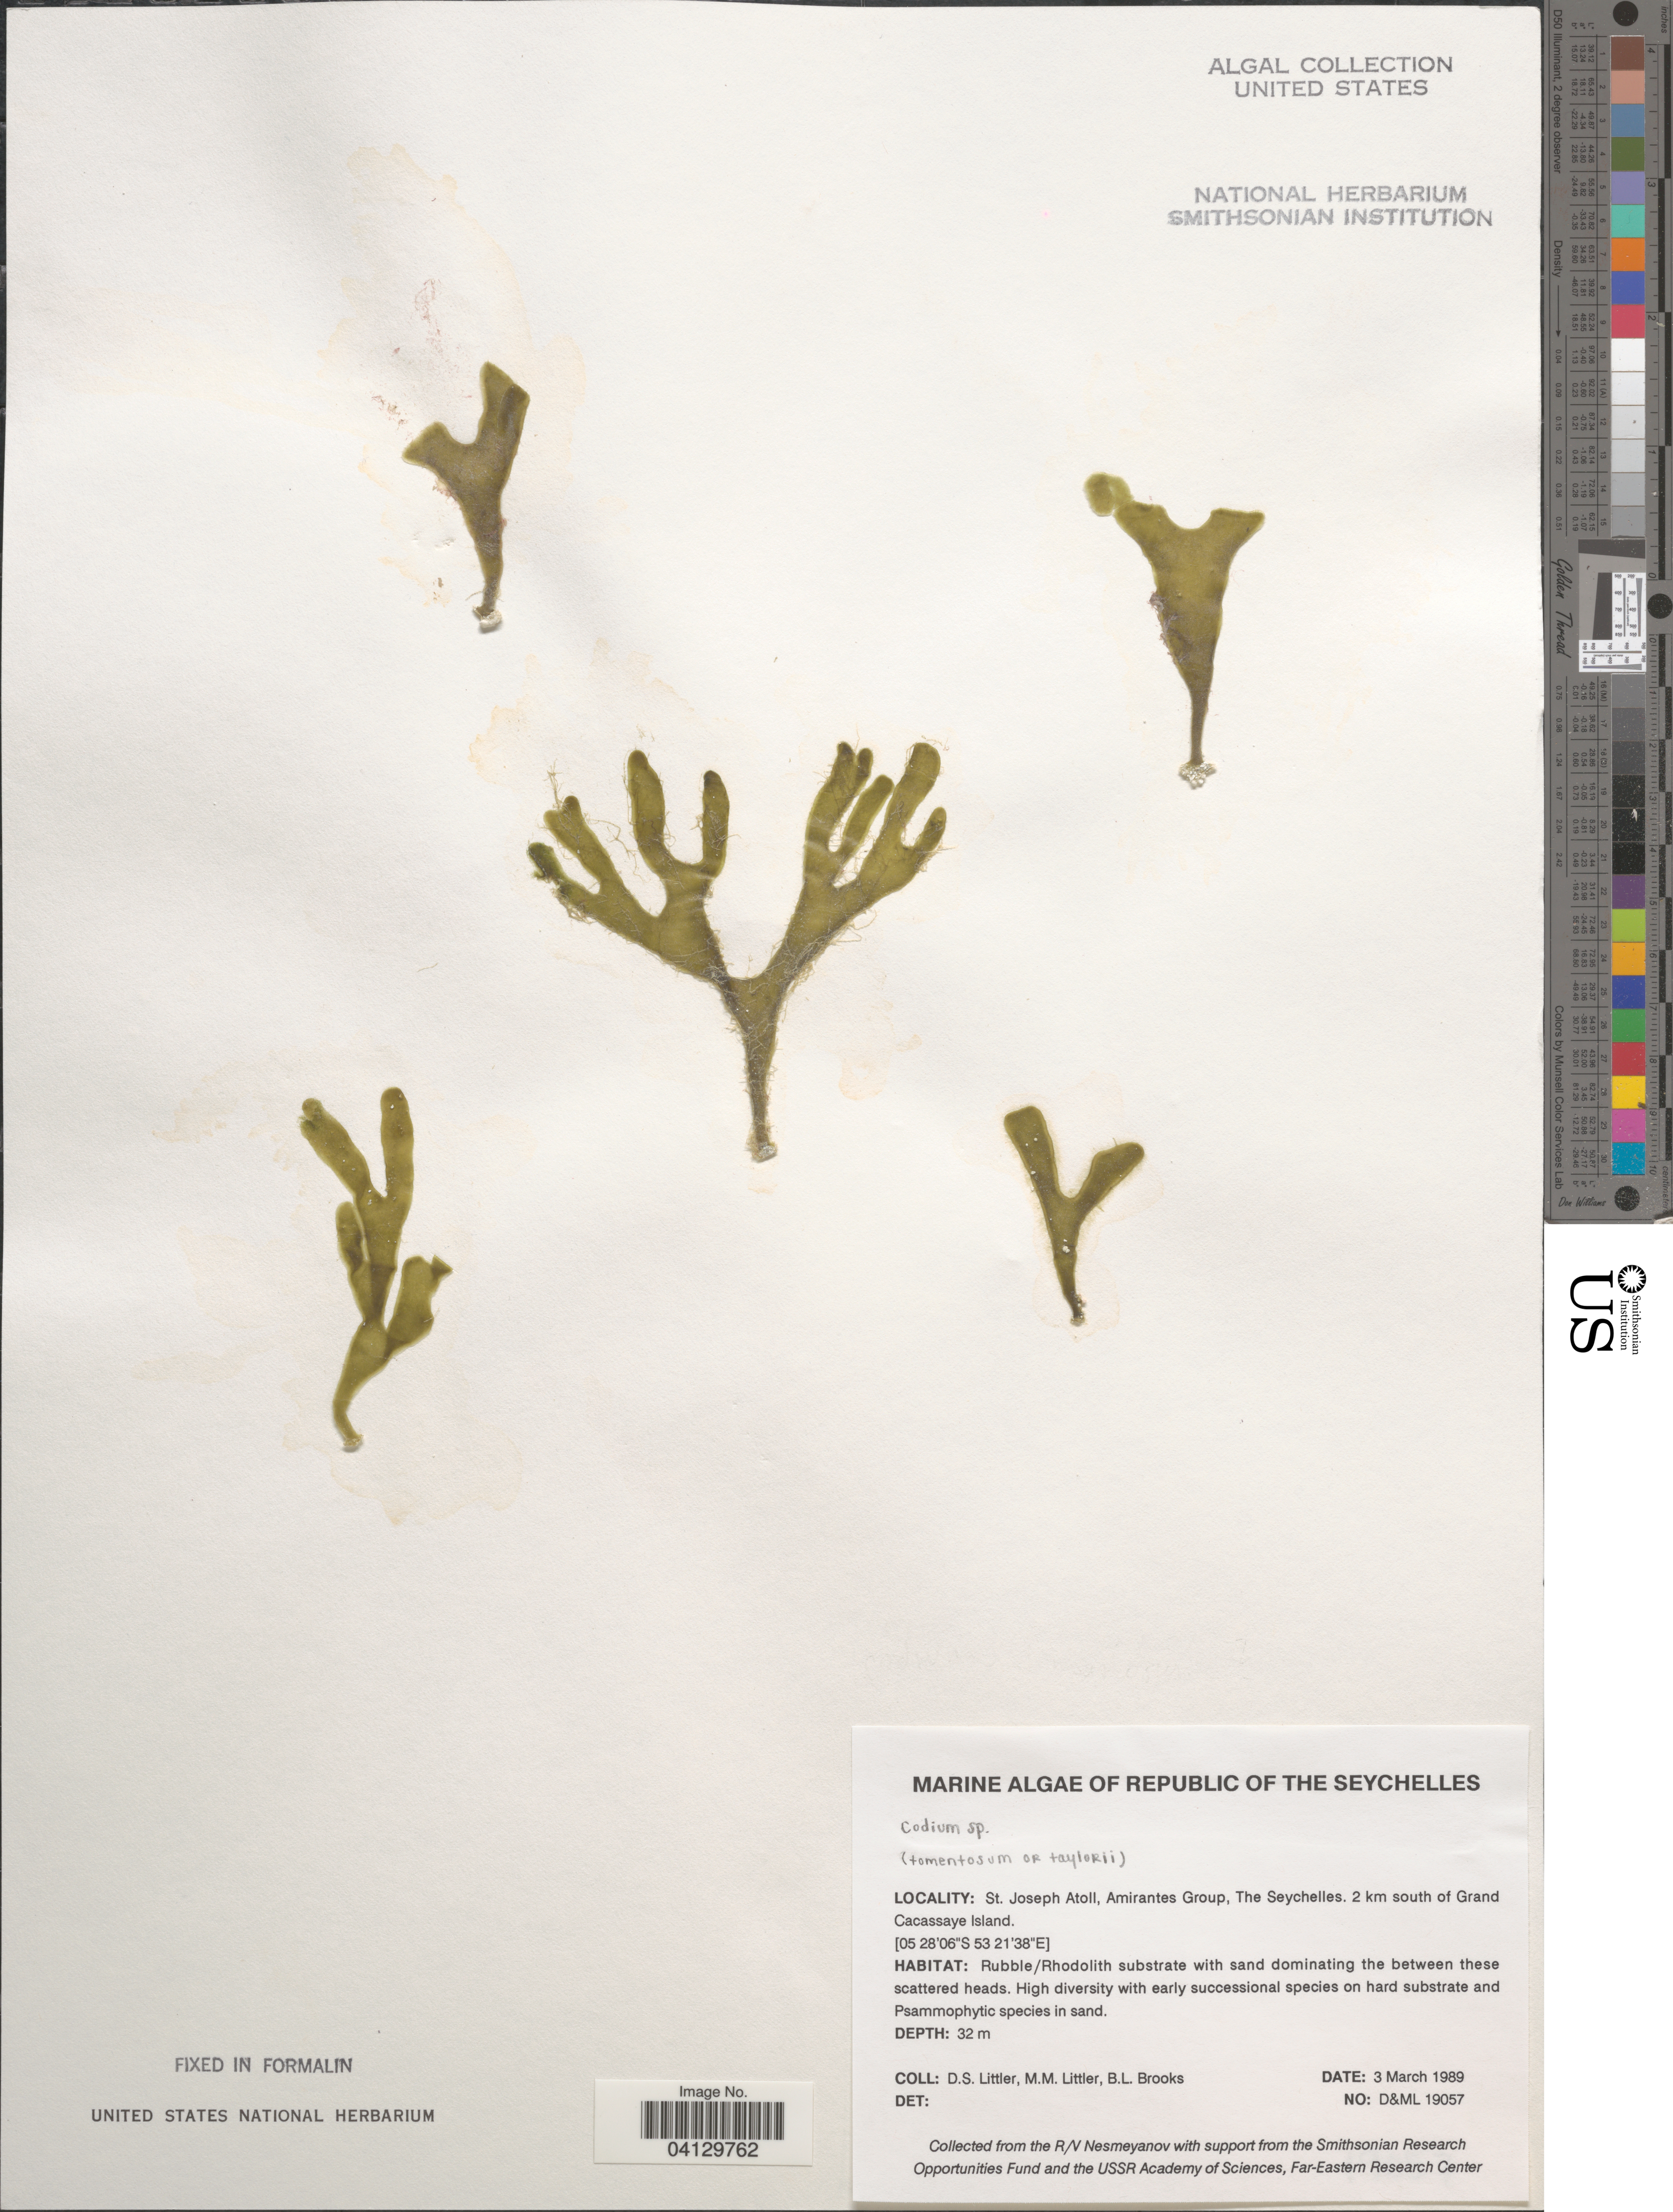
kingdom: Plantae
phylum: Chlorophyta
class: Ulvophyceae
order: Bryopsidales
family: Codiaceae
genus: Codium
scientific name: Codium sp.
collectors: D. S. Littler & B. Brooks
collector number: D&ML19057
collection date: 1989-03-03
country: Seychelles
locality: St. Joseph Atoll, Amirantes Group. 2 km south of Grand Cacassaye Island.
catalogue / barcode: US 329082